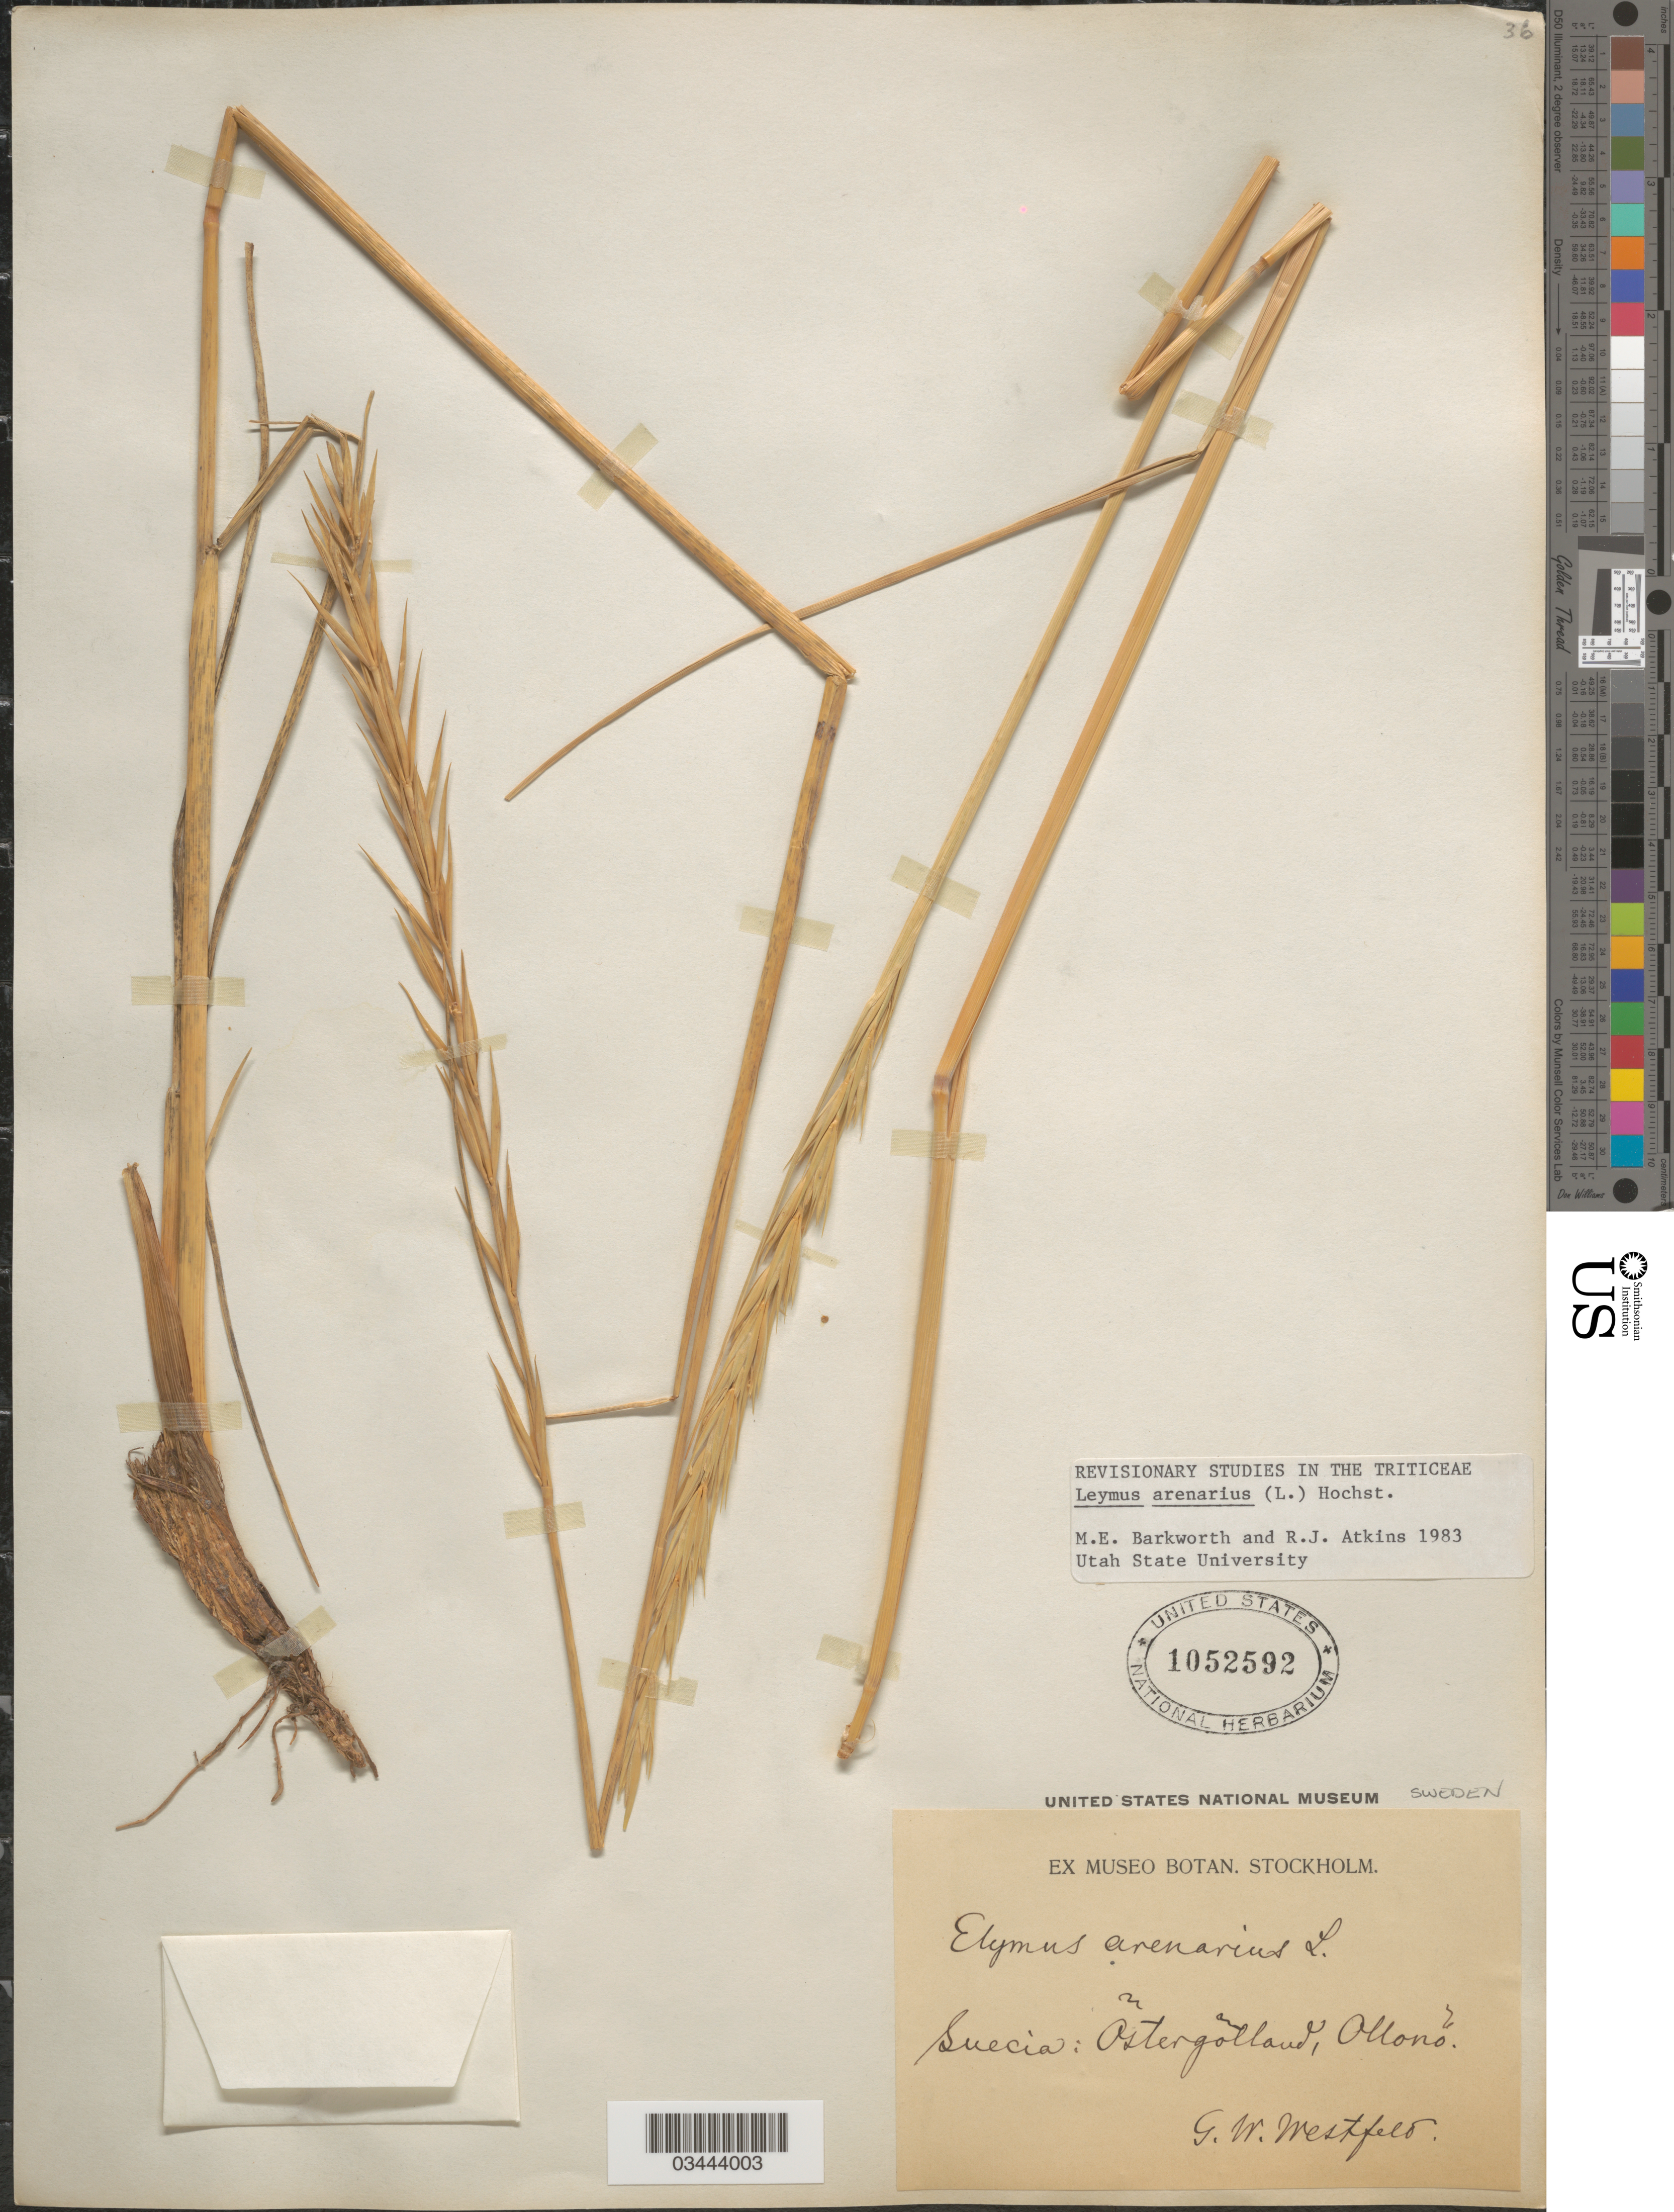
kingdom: Plantae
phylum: Tracheophyta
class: Liliopsida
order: Poales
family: Poaceae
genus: Leymus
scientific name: Leymus arenarius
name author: (L.) Hochst.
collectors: G. Westfeld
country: Sweden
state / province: Östergötland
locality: Suecia: Õstergõtland, Ollonõ.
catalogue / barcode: US 1052592